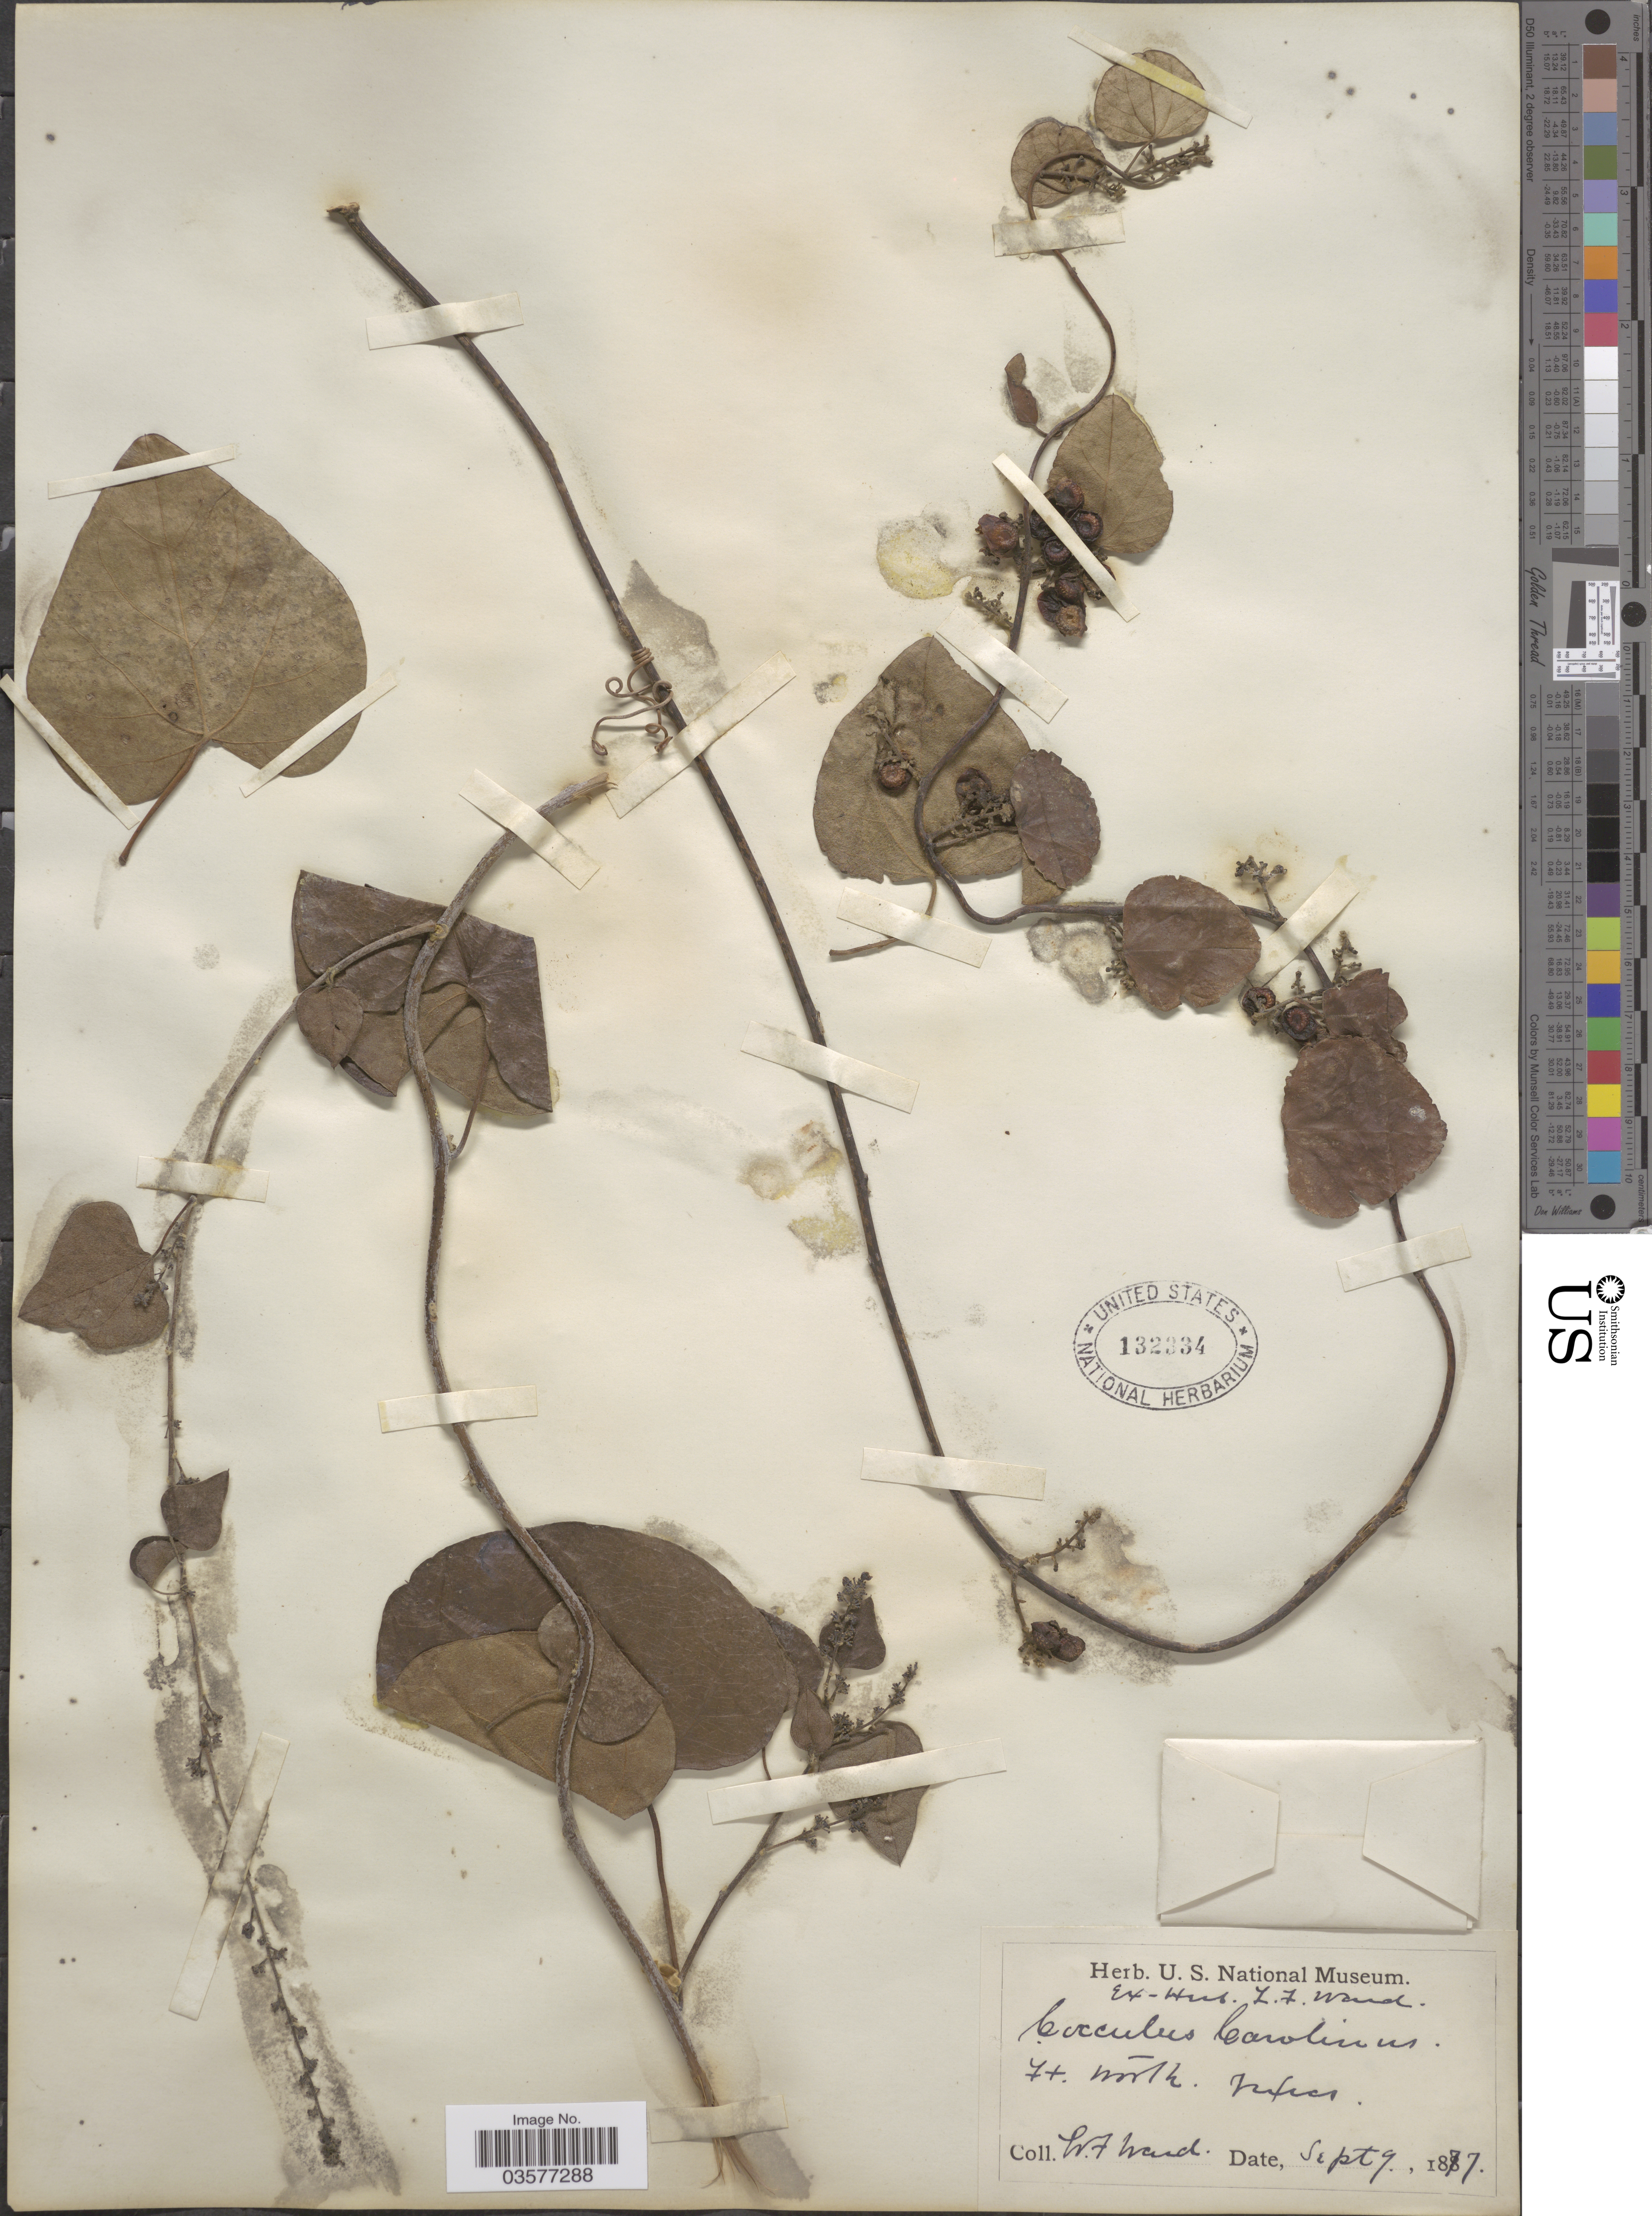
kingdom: Plantae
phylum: Tracheophyta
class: Magnoliopsida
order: Ranunculales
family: Menispermaceae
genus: Cocculus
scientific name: Cocculus carolinus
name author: (L.) DC.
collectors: L. Ward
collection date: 1877-09-09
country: United States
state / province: Texas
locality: Ft. Worth.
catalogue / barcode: US 132334